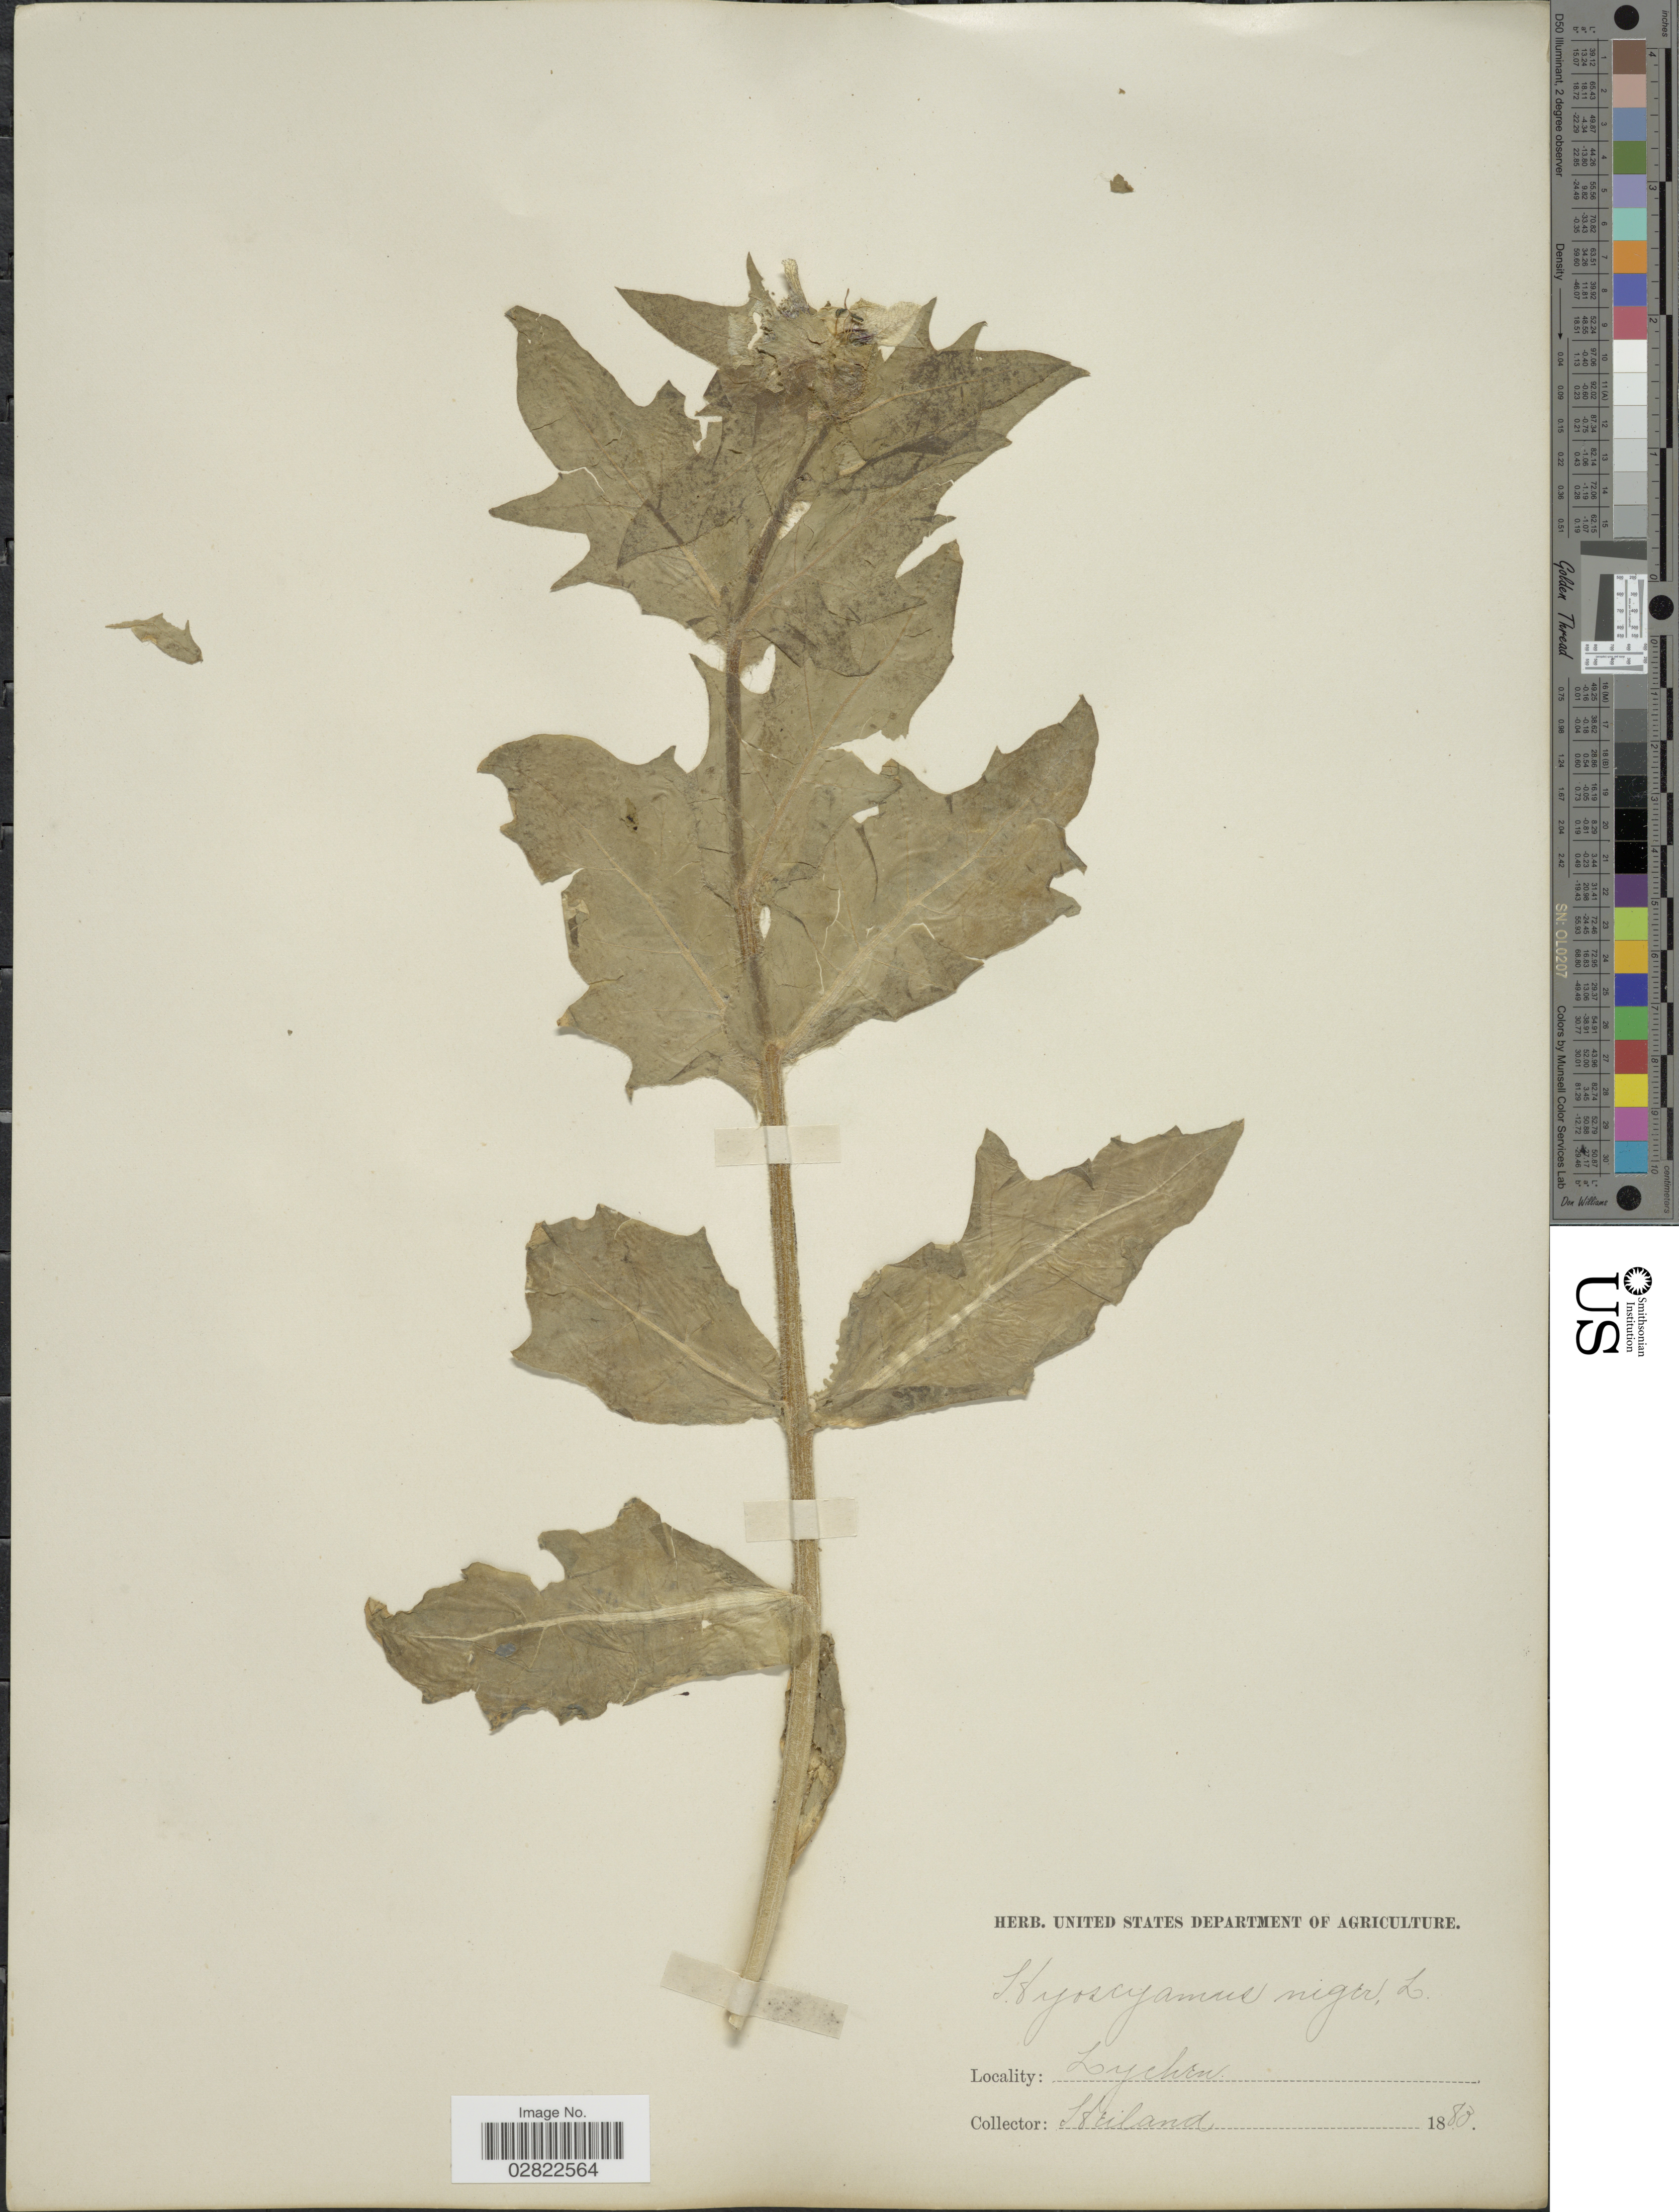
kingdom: Plantae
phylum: Tracheophyta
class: Magnoliopsida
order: Solanales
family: Solanaceae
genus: Hyoscyamus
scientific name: Hyoscyamus niger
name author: L.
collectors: -. Heiland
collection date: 1880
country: Germany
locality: Lychen.